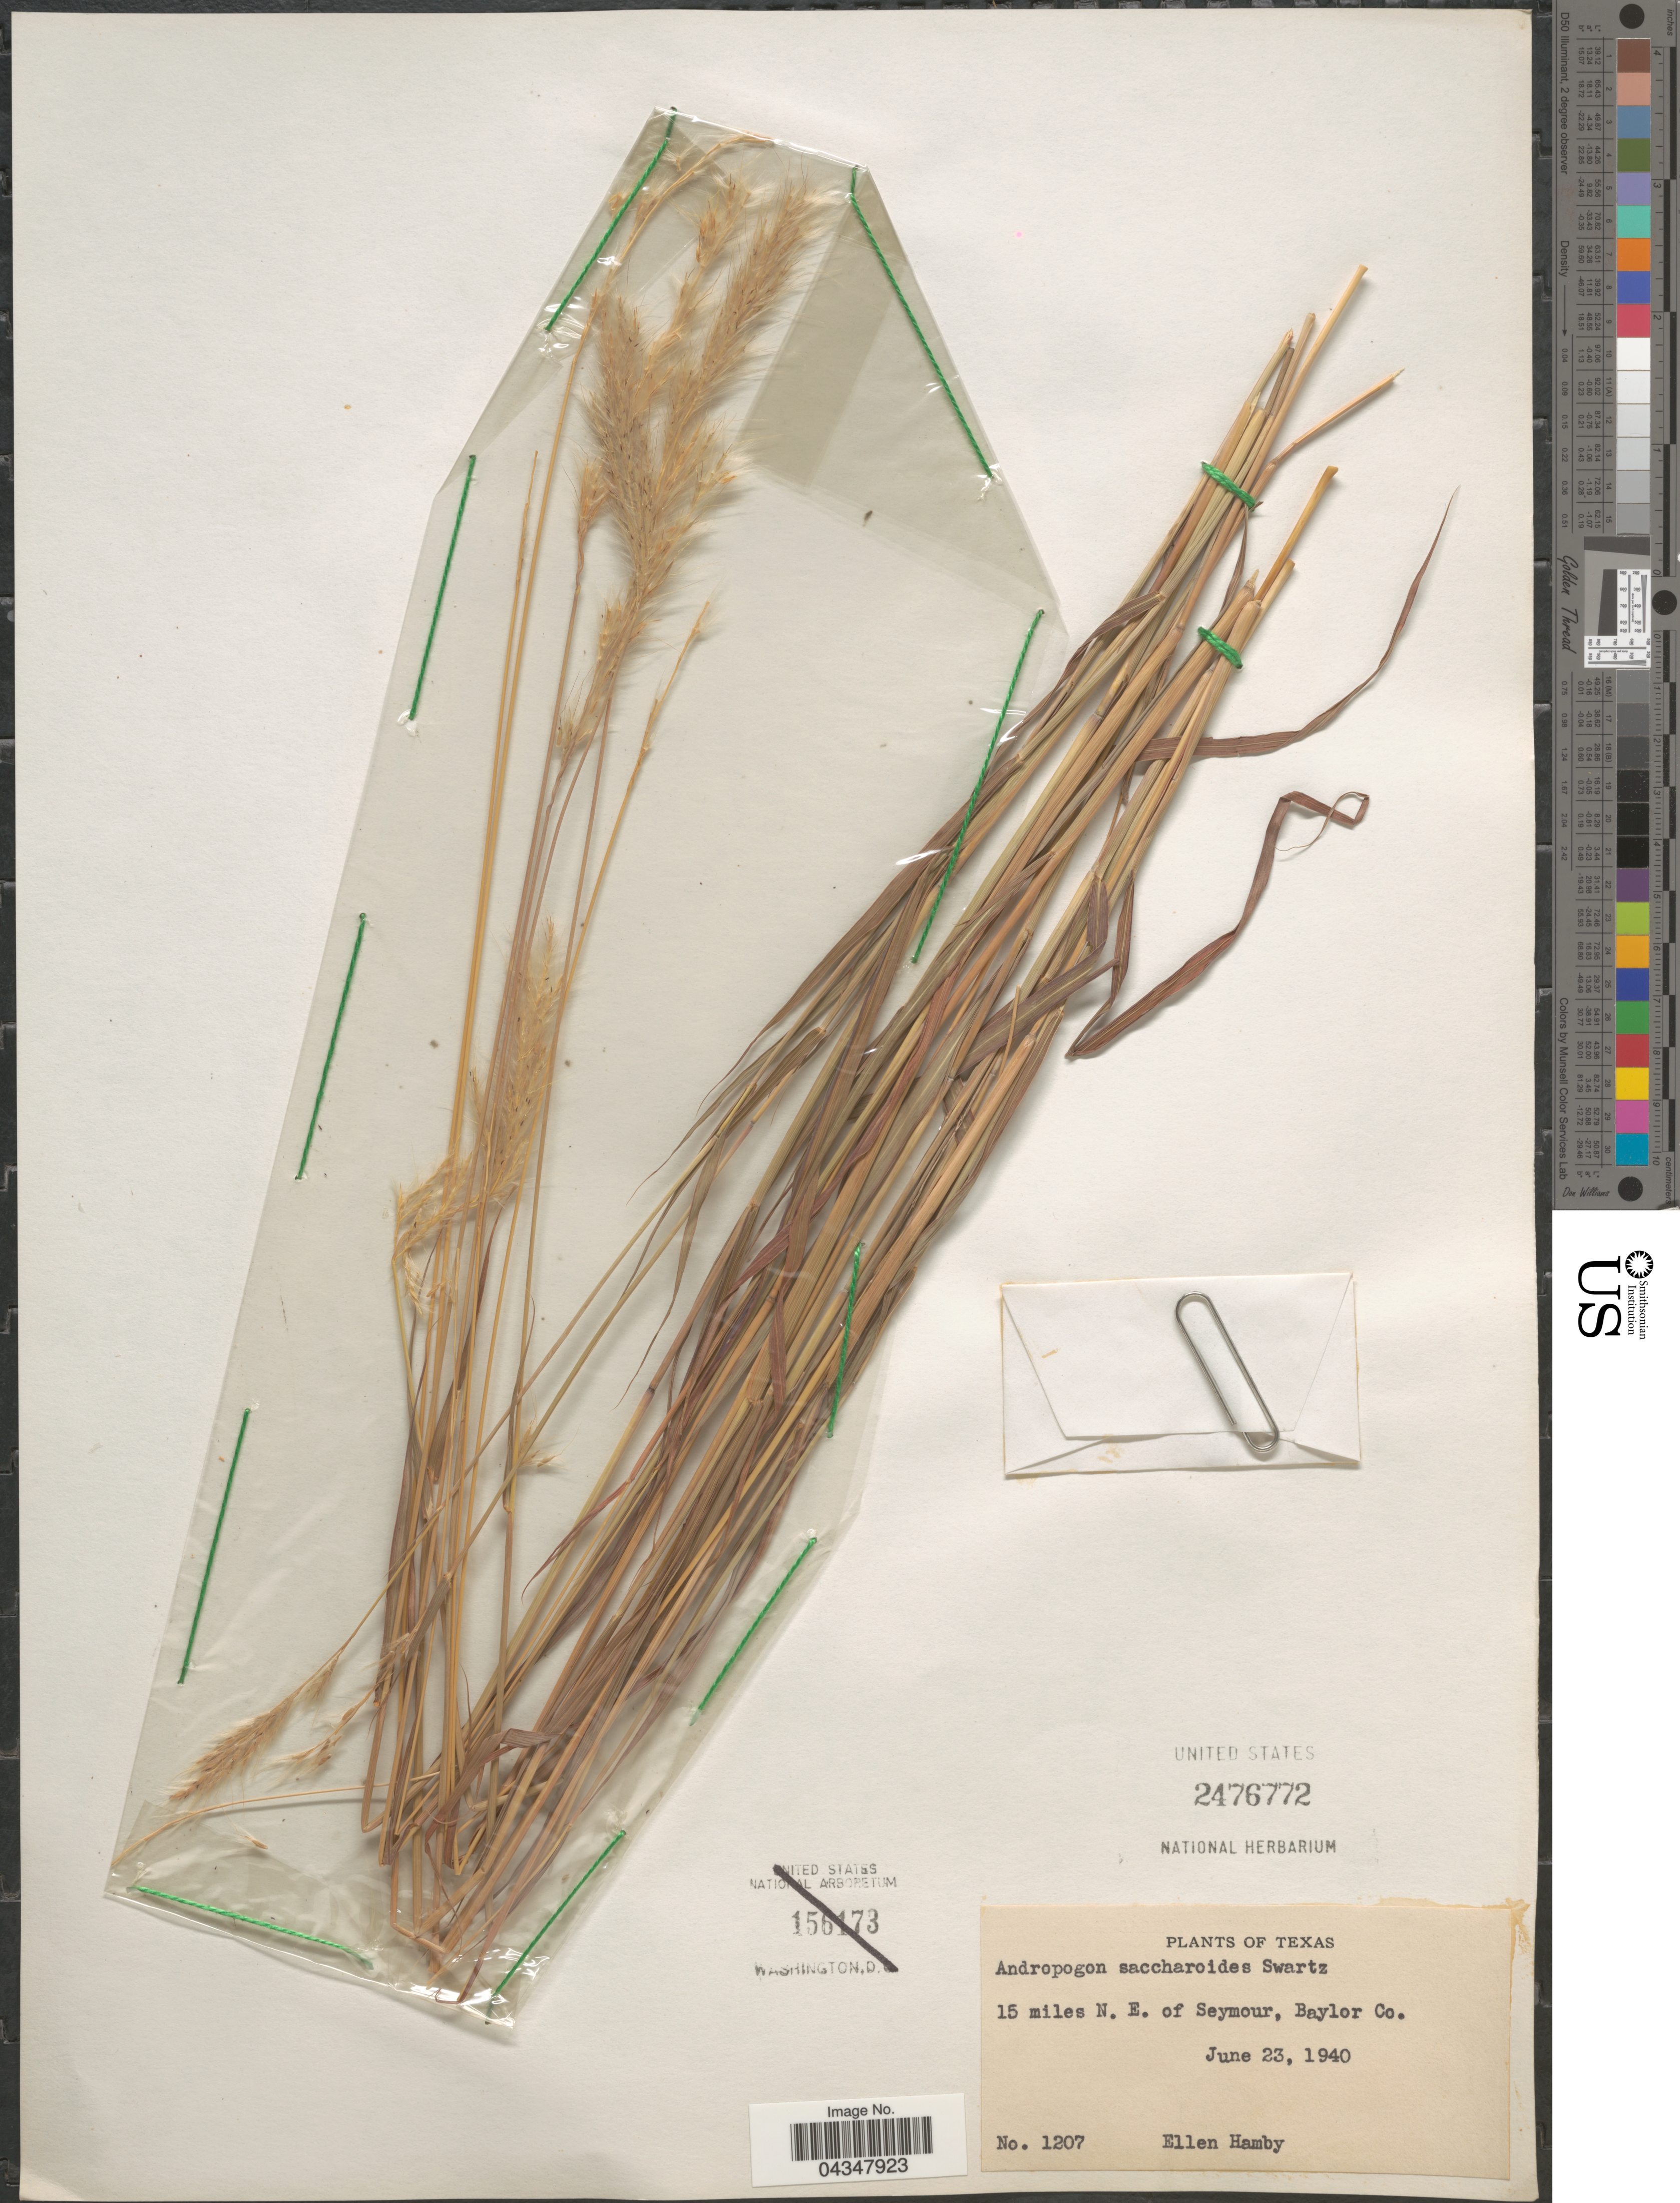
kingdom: Plantae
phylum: Tracheophyta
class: Liliopsida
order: Poales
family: Poaceae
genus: Bothriochloa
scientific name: Bothriochloa saccharoides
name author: (Sw.) Rydb.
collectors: E. Hamby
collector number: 1207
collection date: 1940-06-23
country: United States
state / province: Texas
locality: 15 miles N.E. of Seymour, Baylor Co.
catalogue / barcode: US 2476772